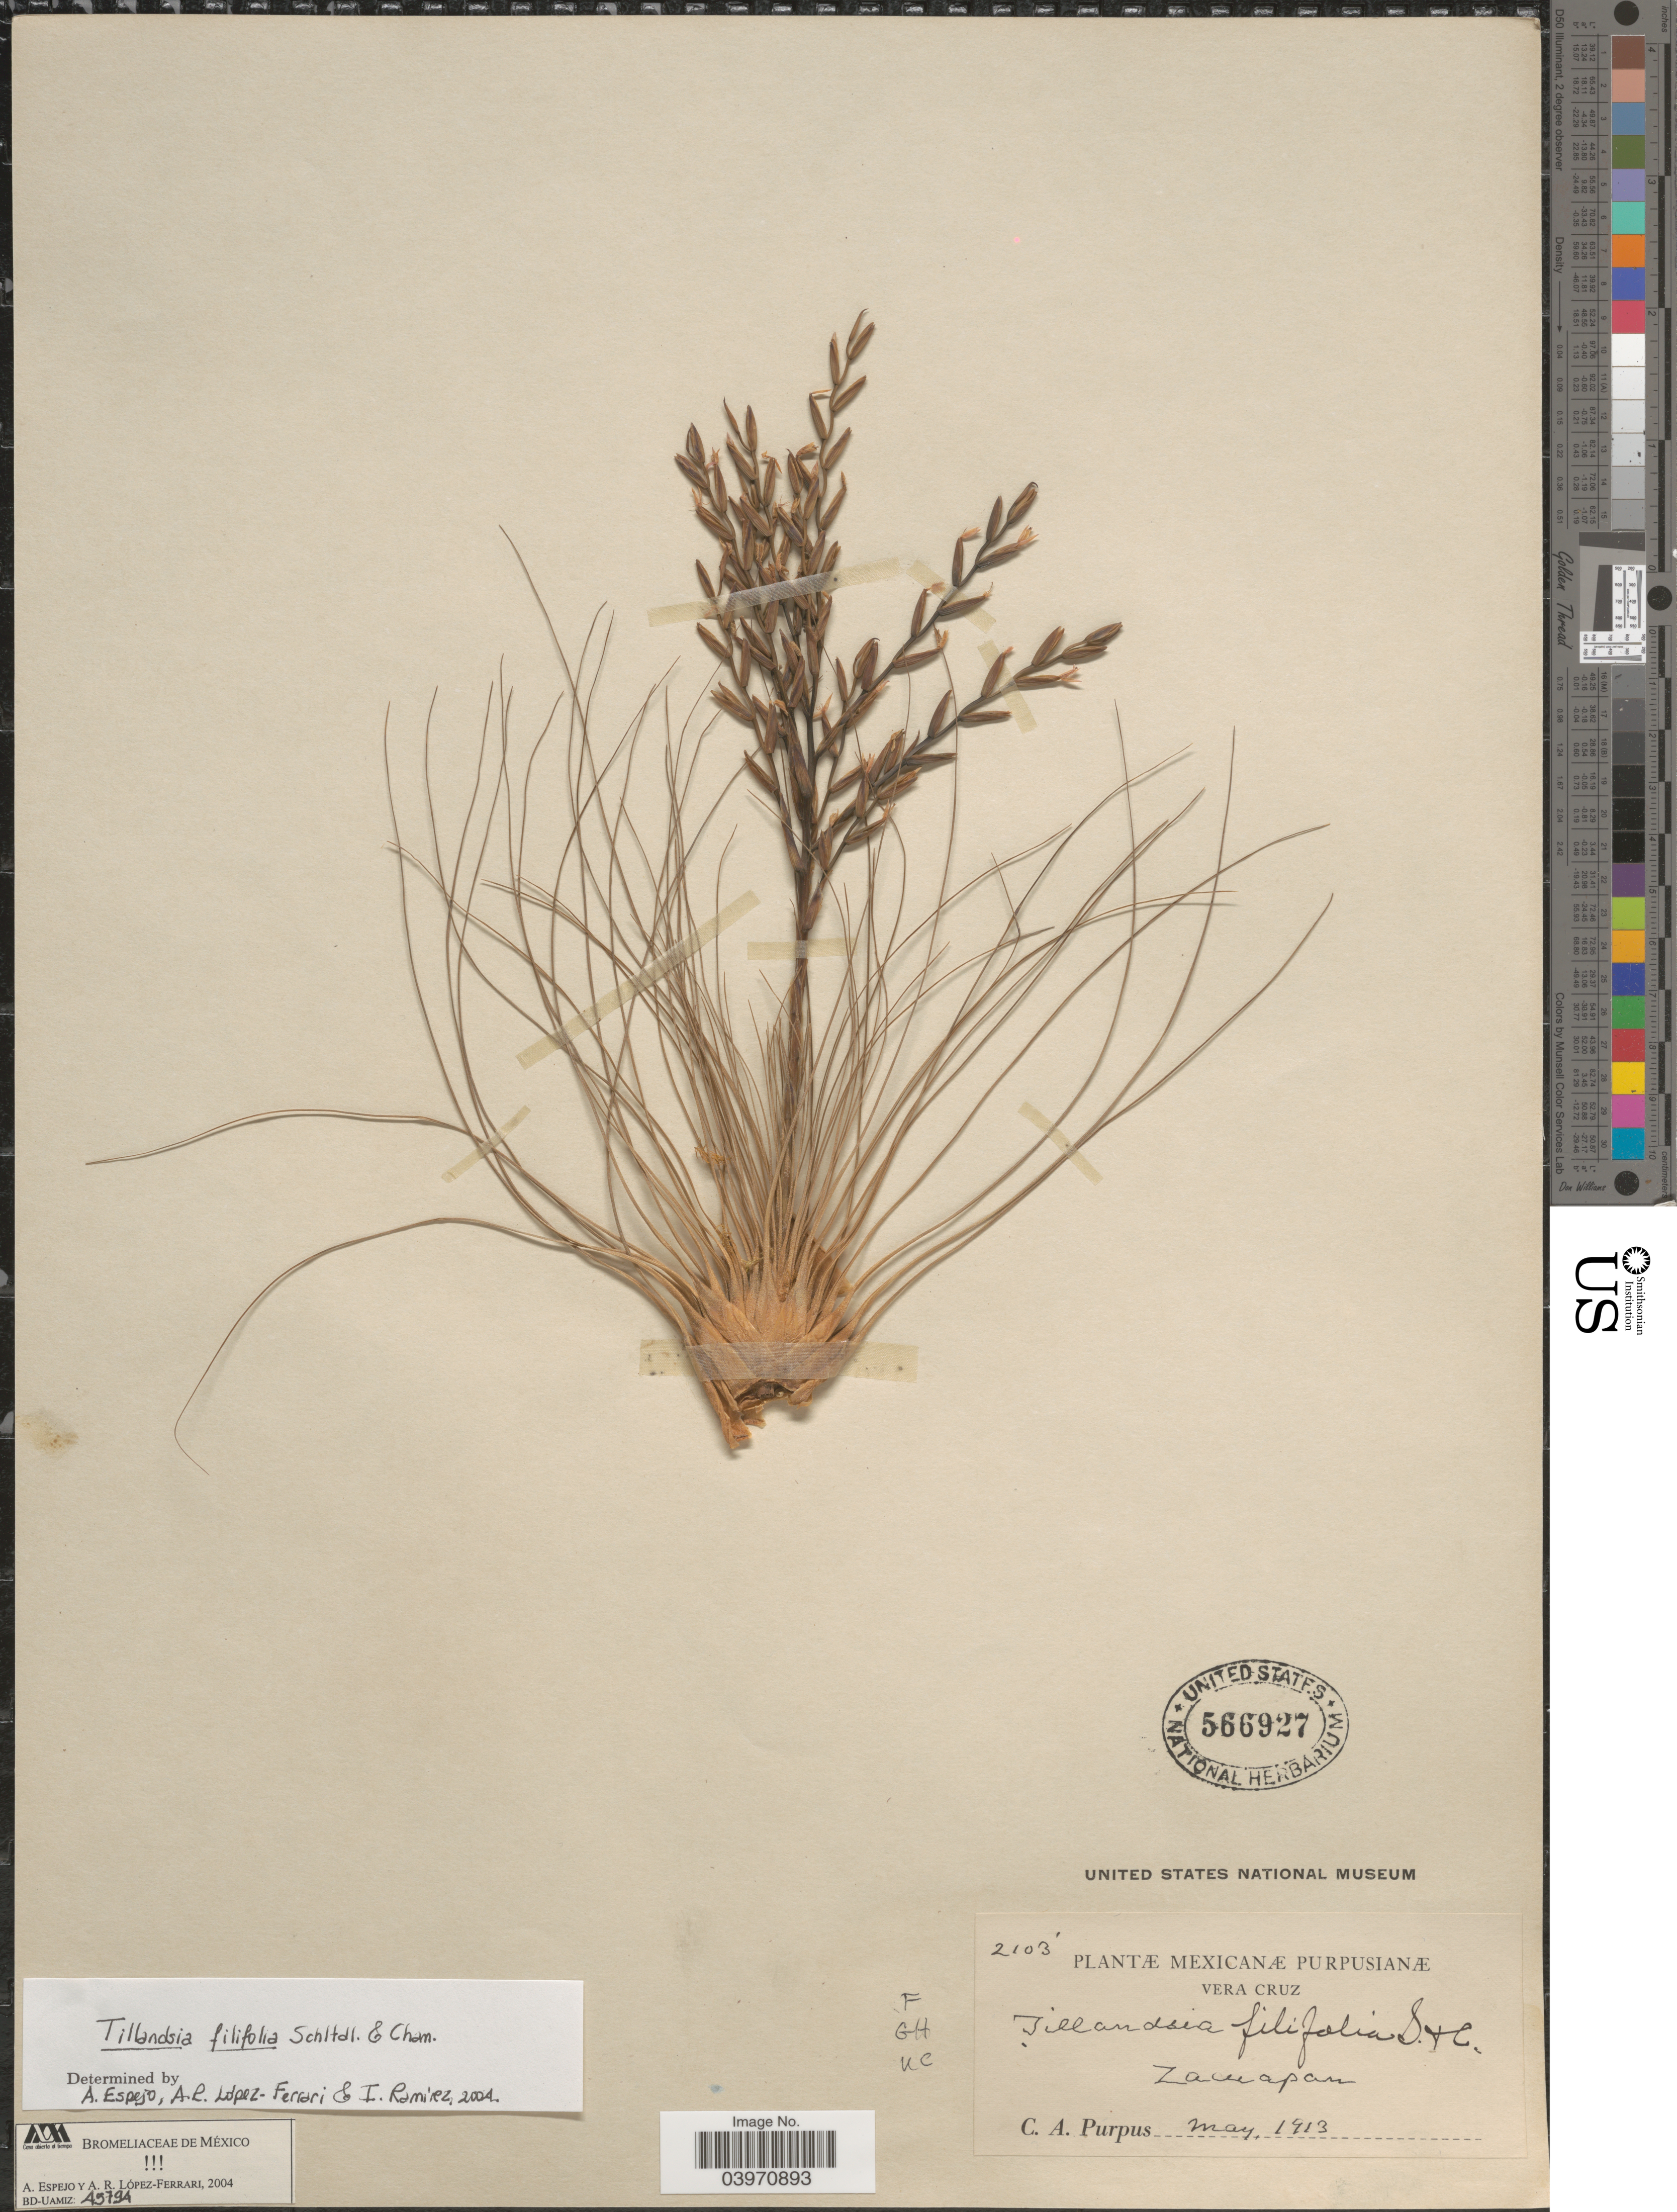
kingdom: Plantae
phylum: Tracheophyta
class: Liliopsida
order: Poales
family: Bromeliaceae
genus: Tillandsia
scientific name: Tillandsia filifolia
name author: Schltdl. & Cham.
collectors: C. A. Purpus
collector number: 2103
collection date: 1913-05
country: Mexico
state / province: Veracruz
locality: Vera Cruz. Zacuapan.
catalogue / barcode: US 566927